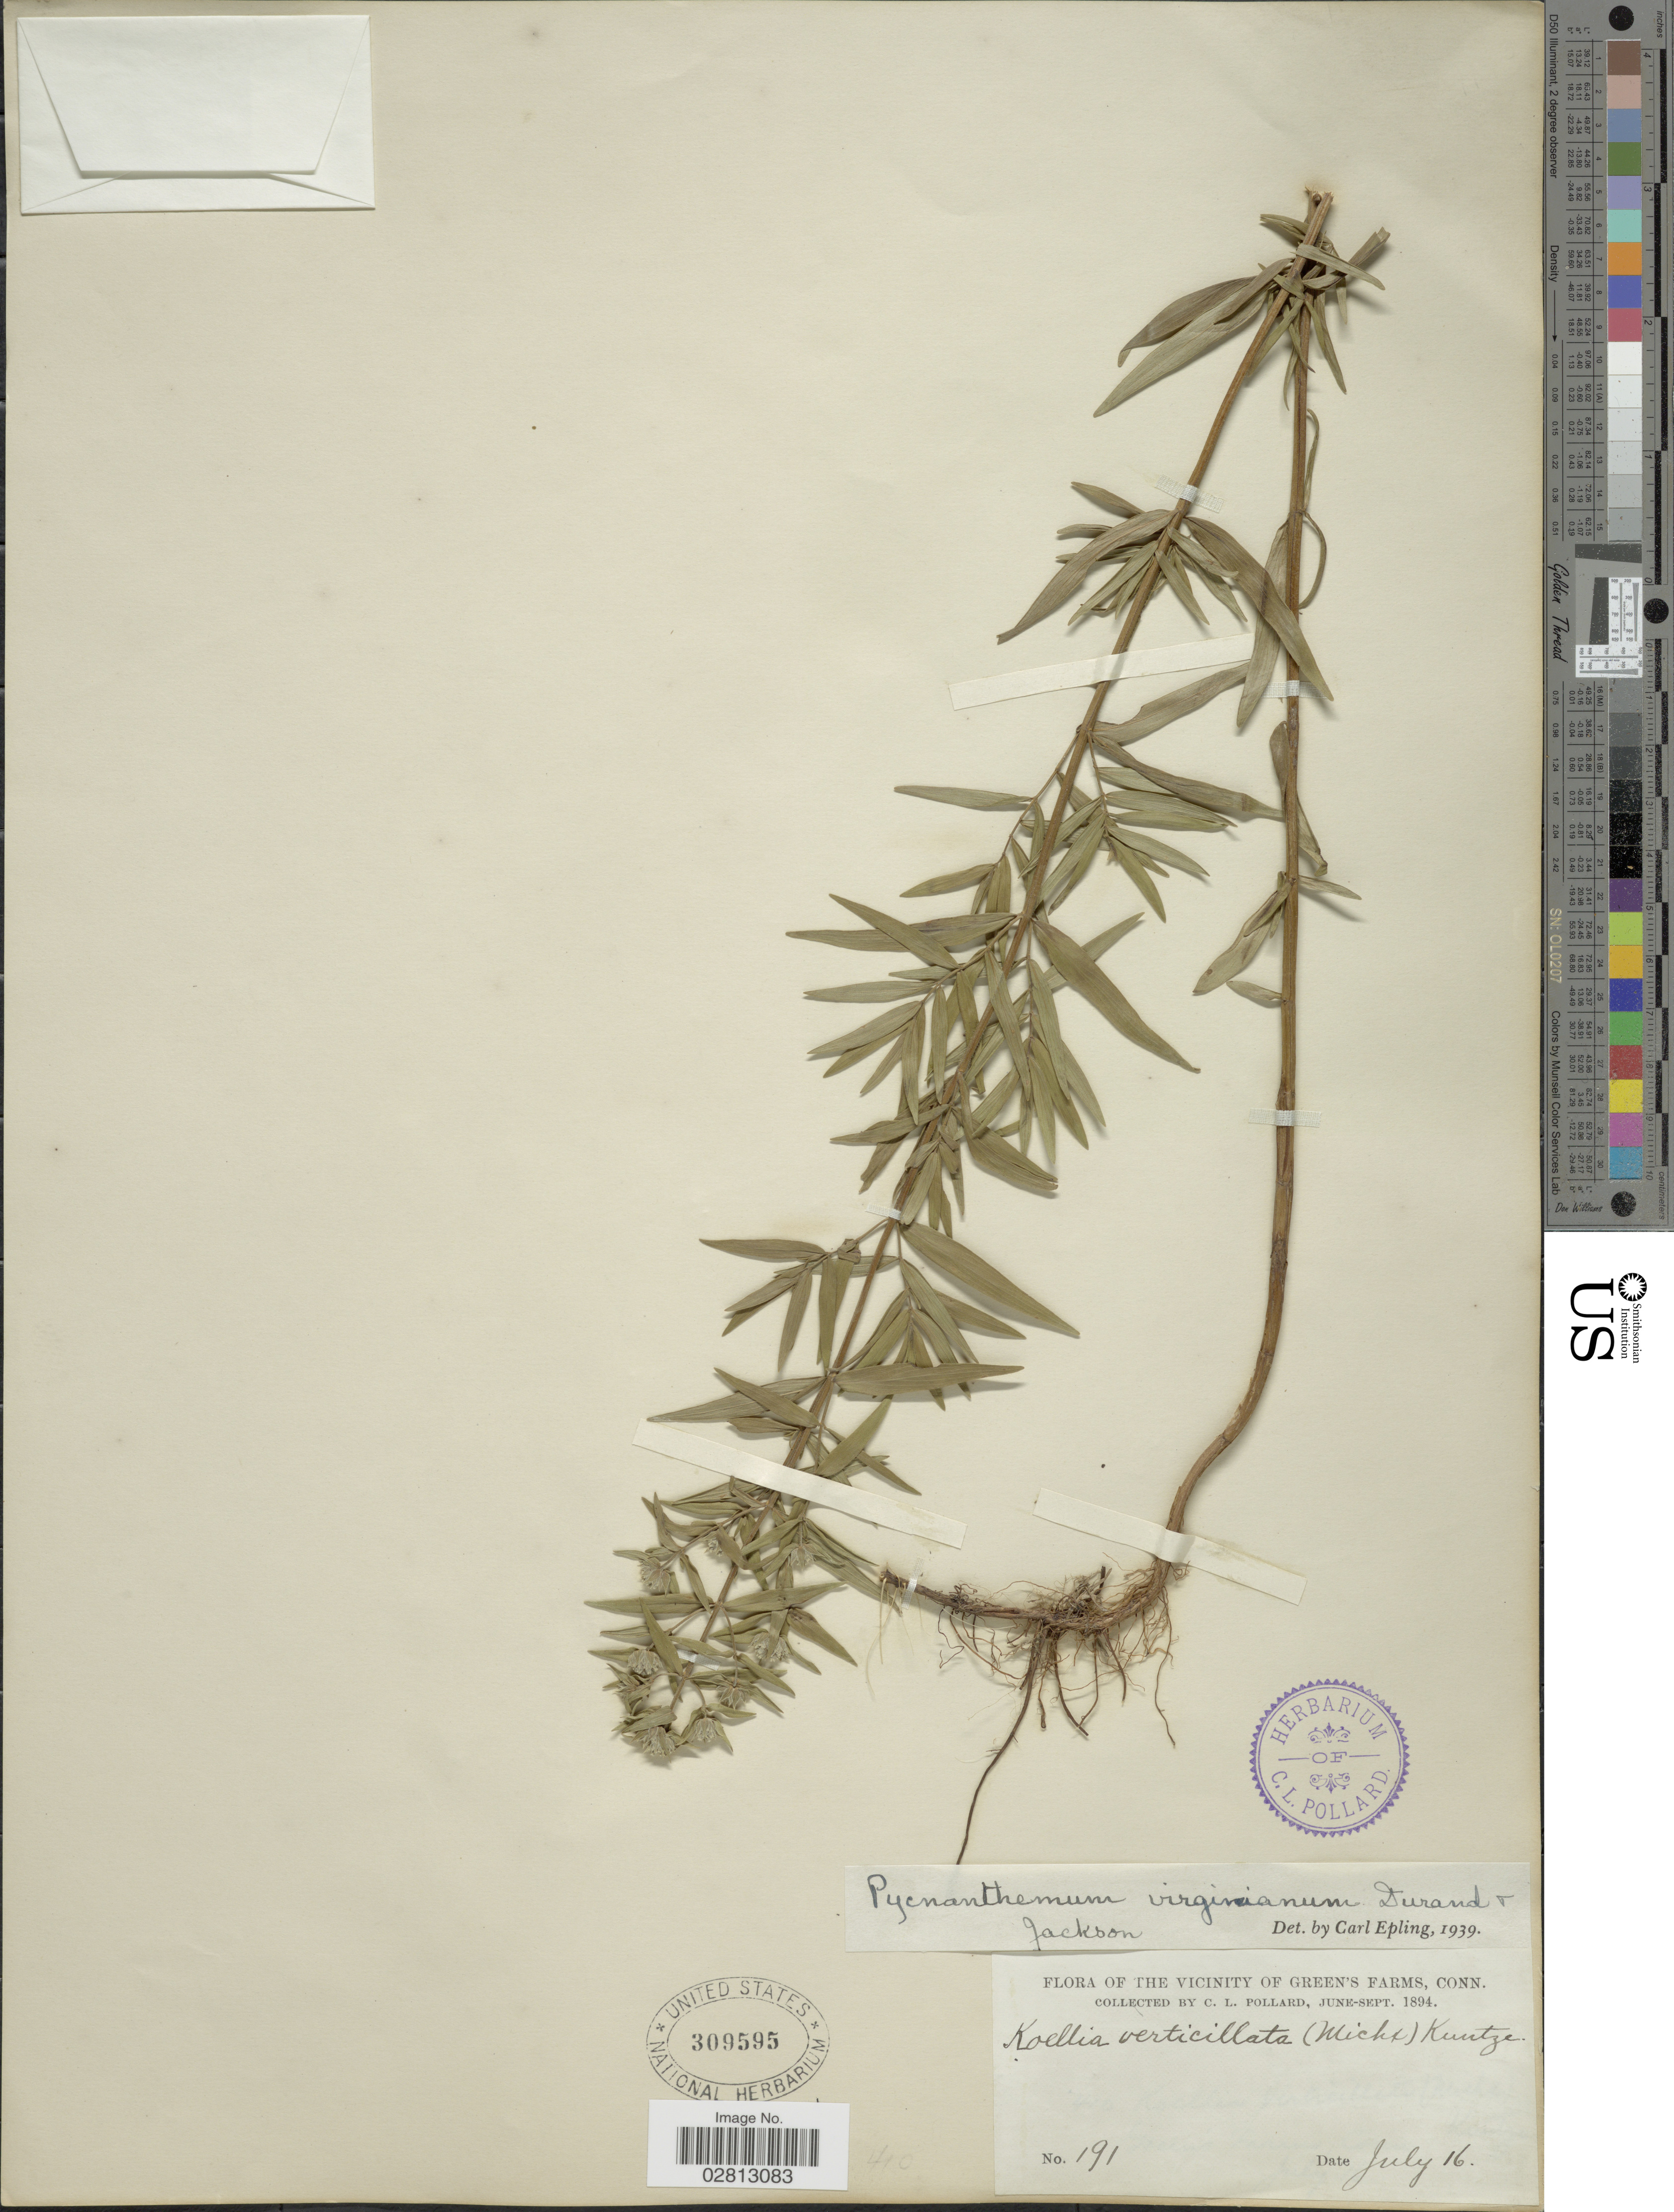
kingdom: Plantae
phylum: Tracheophyta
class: Magnoliopsida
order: Lamiales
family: Lamiaceae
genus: Pycnanthemum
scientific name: Pycnanthemum virginianum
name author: (L.) Durand & B.D. Jacks. ex B.L. Rob. & Fernald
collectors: C. L. Pollard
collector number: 191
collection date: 1894-07-16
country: United States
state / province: Connecticut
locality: Vicinity of Green's Farms.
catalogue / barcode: US 309595